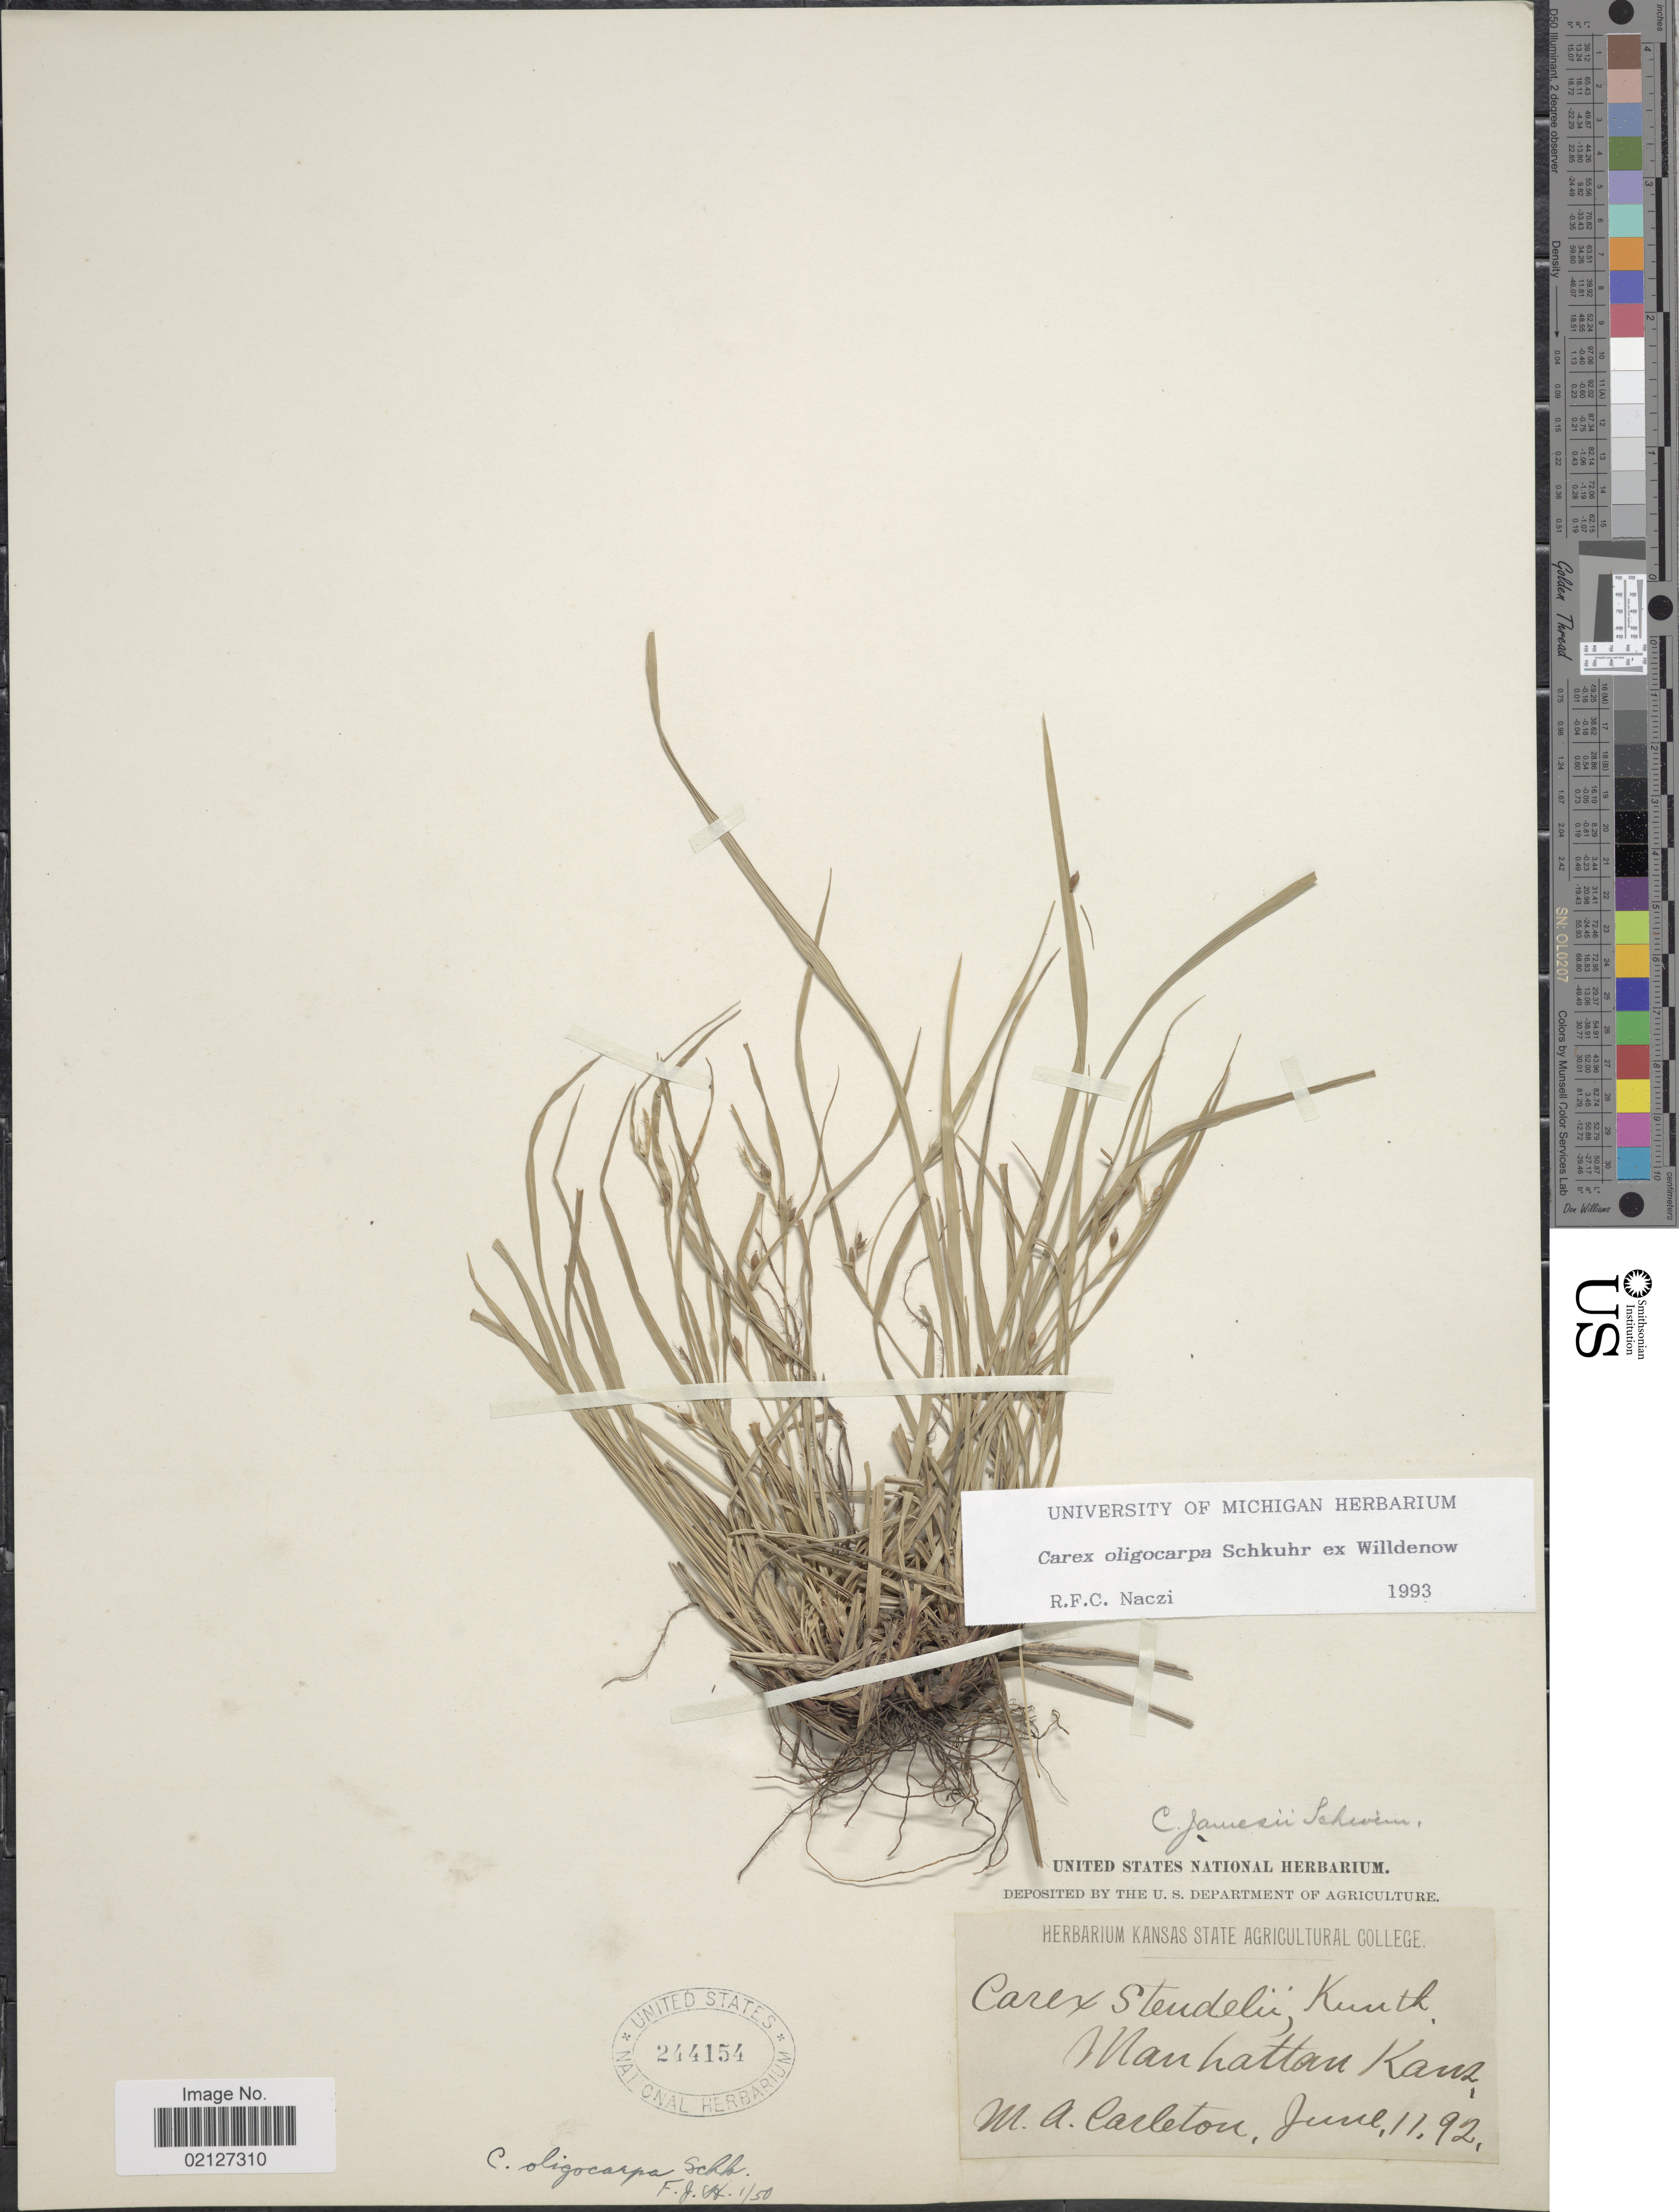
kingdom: Plantae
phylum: Tracheophyta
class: Liliopsida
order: Poales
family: Cyperaceae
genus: Carex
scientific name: Carex oligocarpa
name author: Willd.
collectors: M. A. Carleton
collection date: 1892-06-11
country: United States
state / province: Kansas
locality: Manhattan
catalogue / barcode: US 244154